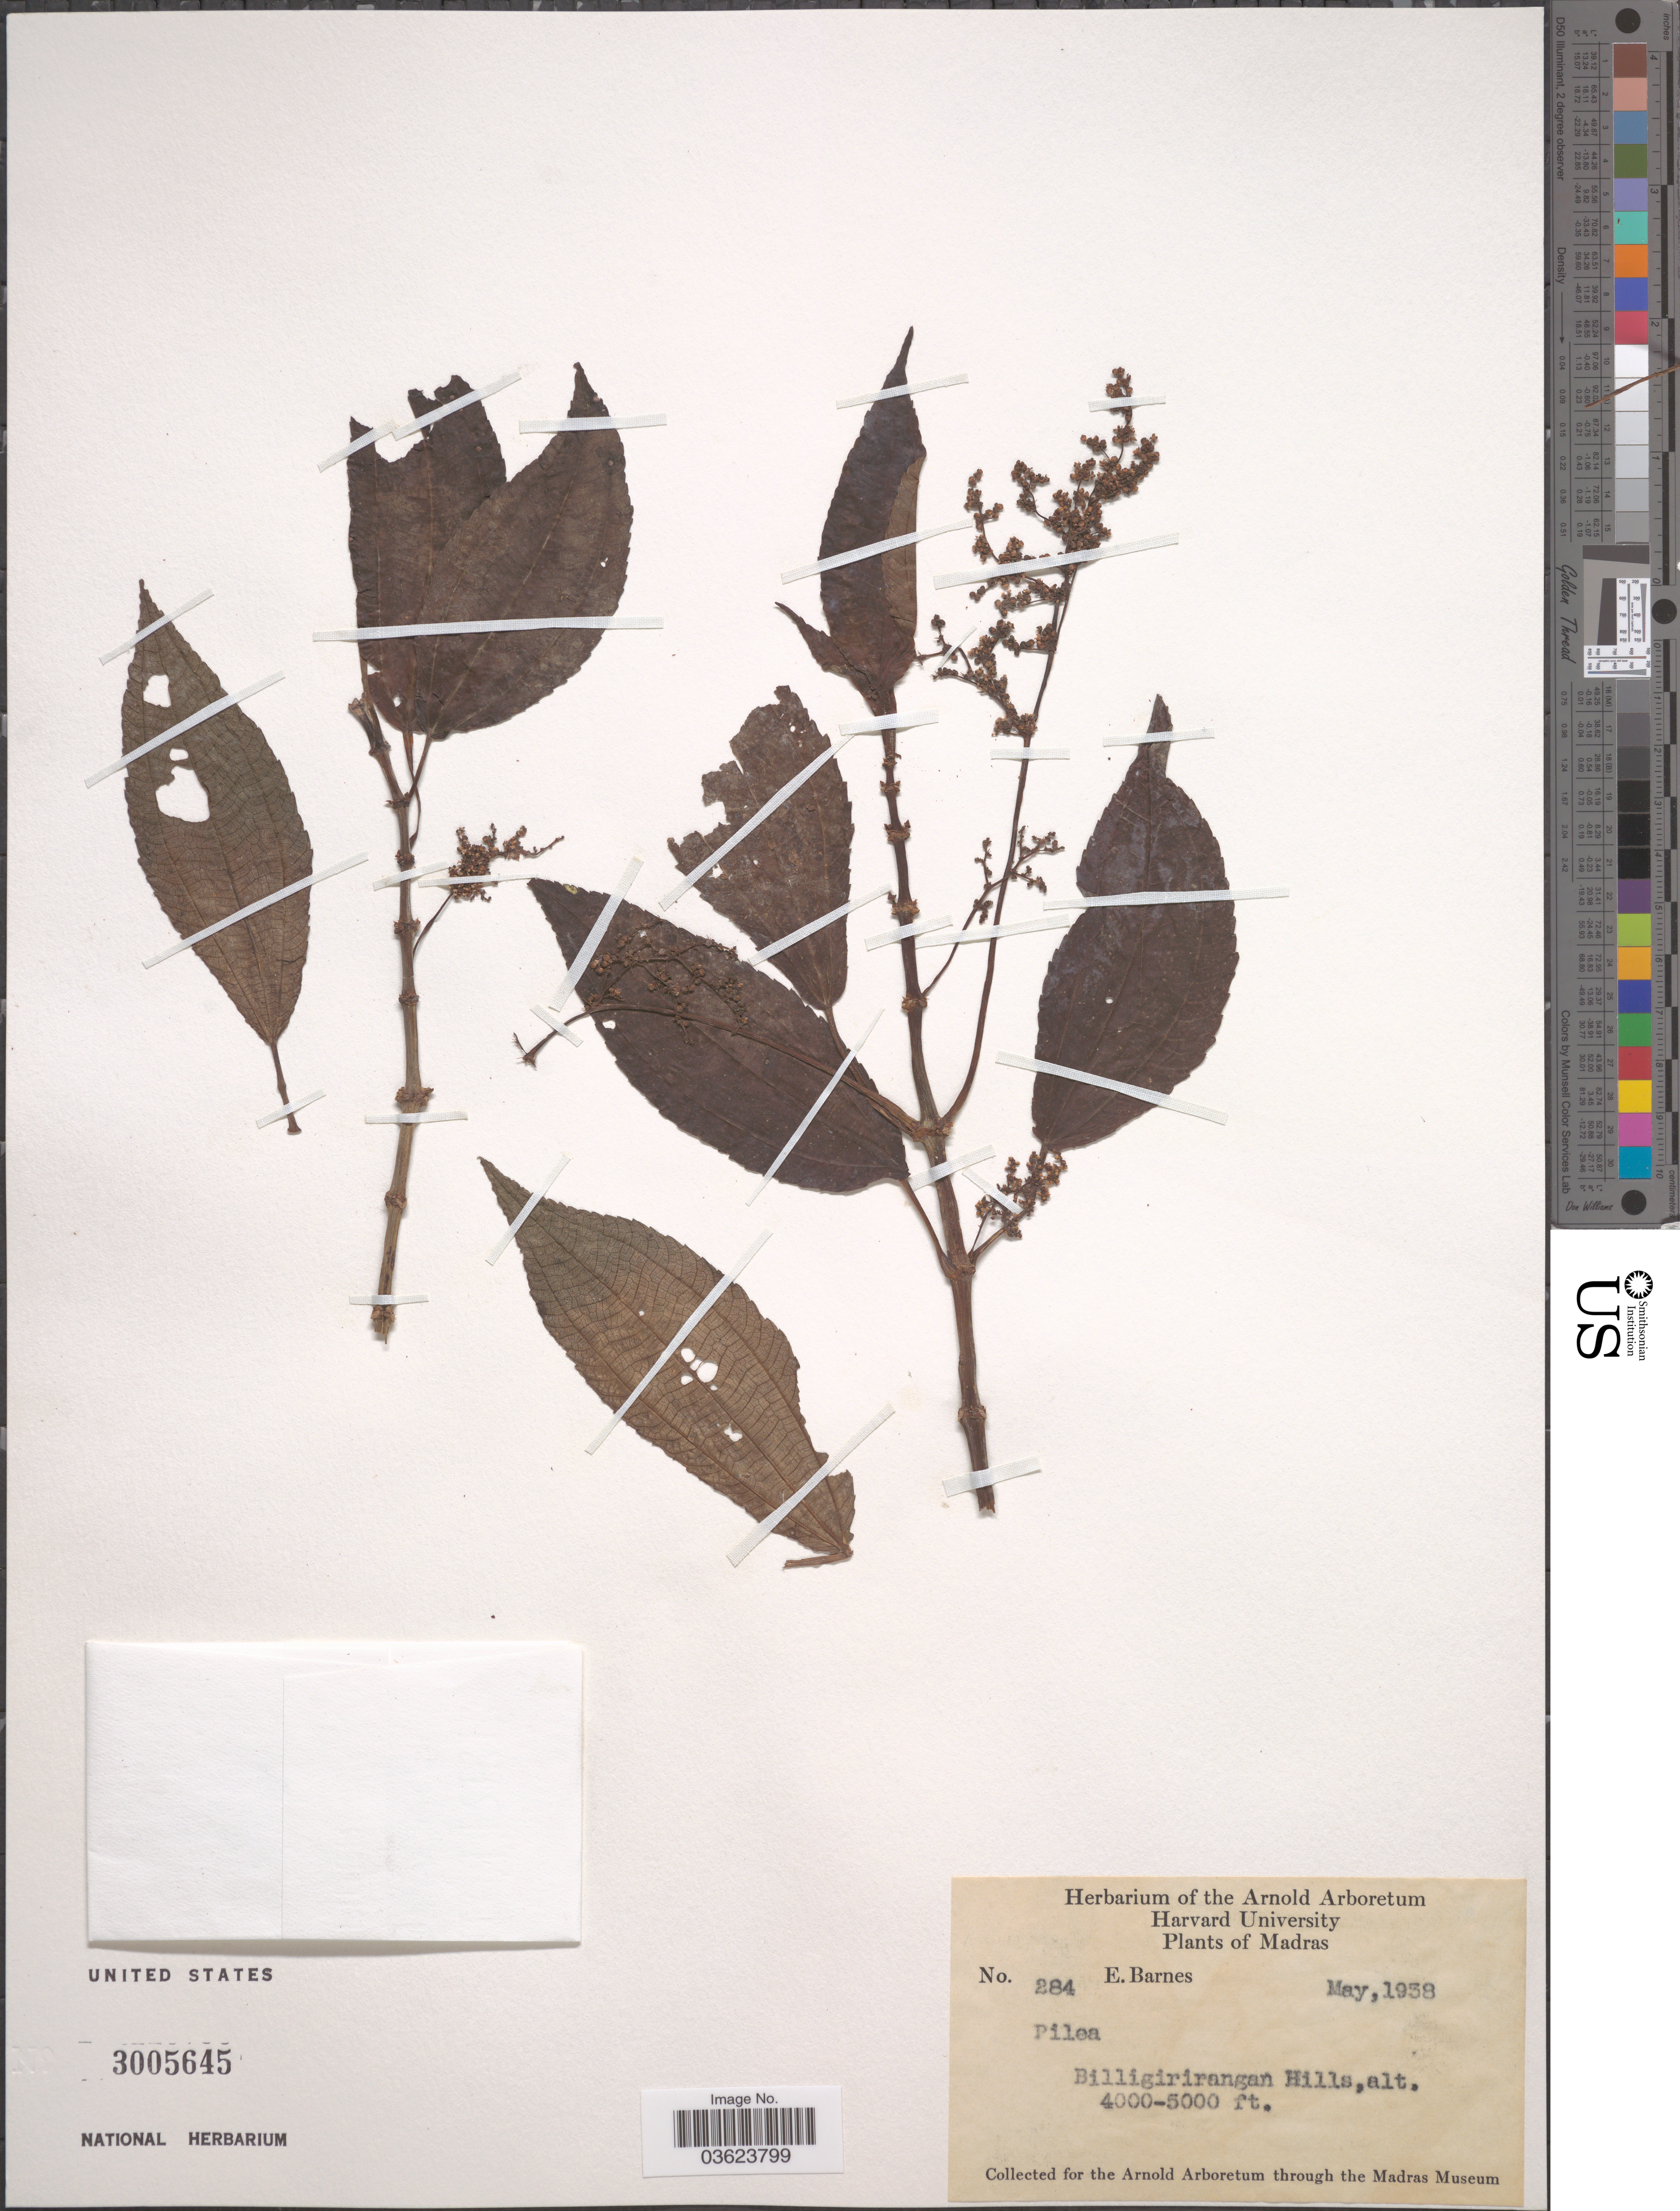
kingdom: Plantae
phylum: Tracheophyta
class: Magnoliopsida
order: Rosales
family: Urticaceae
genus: Pilea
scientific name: Pilea sp.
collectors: E. Barnes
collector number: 284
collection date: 1938-05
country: India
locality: Madras. Billigirirangan Hills.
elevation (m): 1219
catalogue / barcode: US 3005645